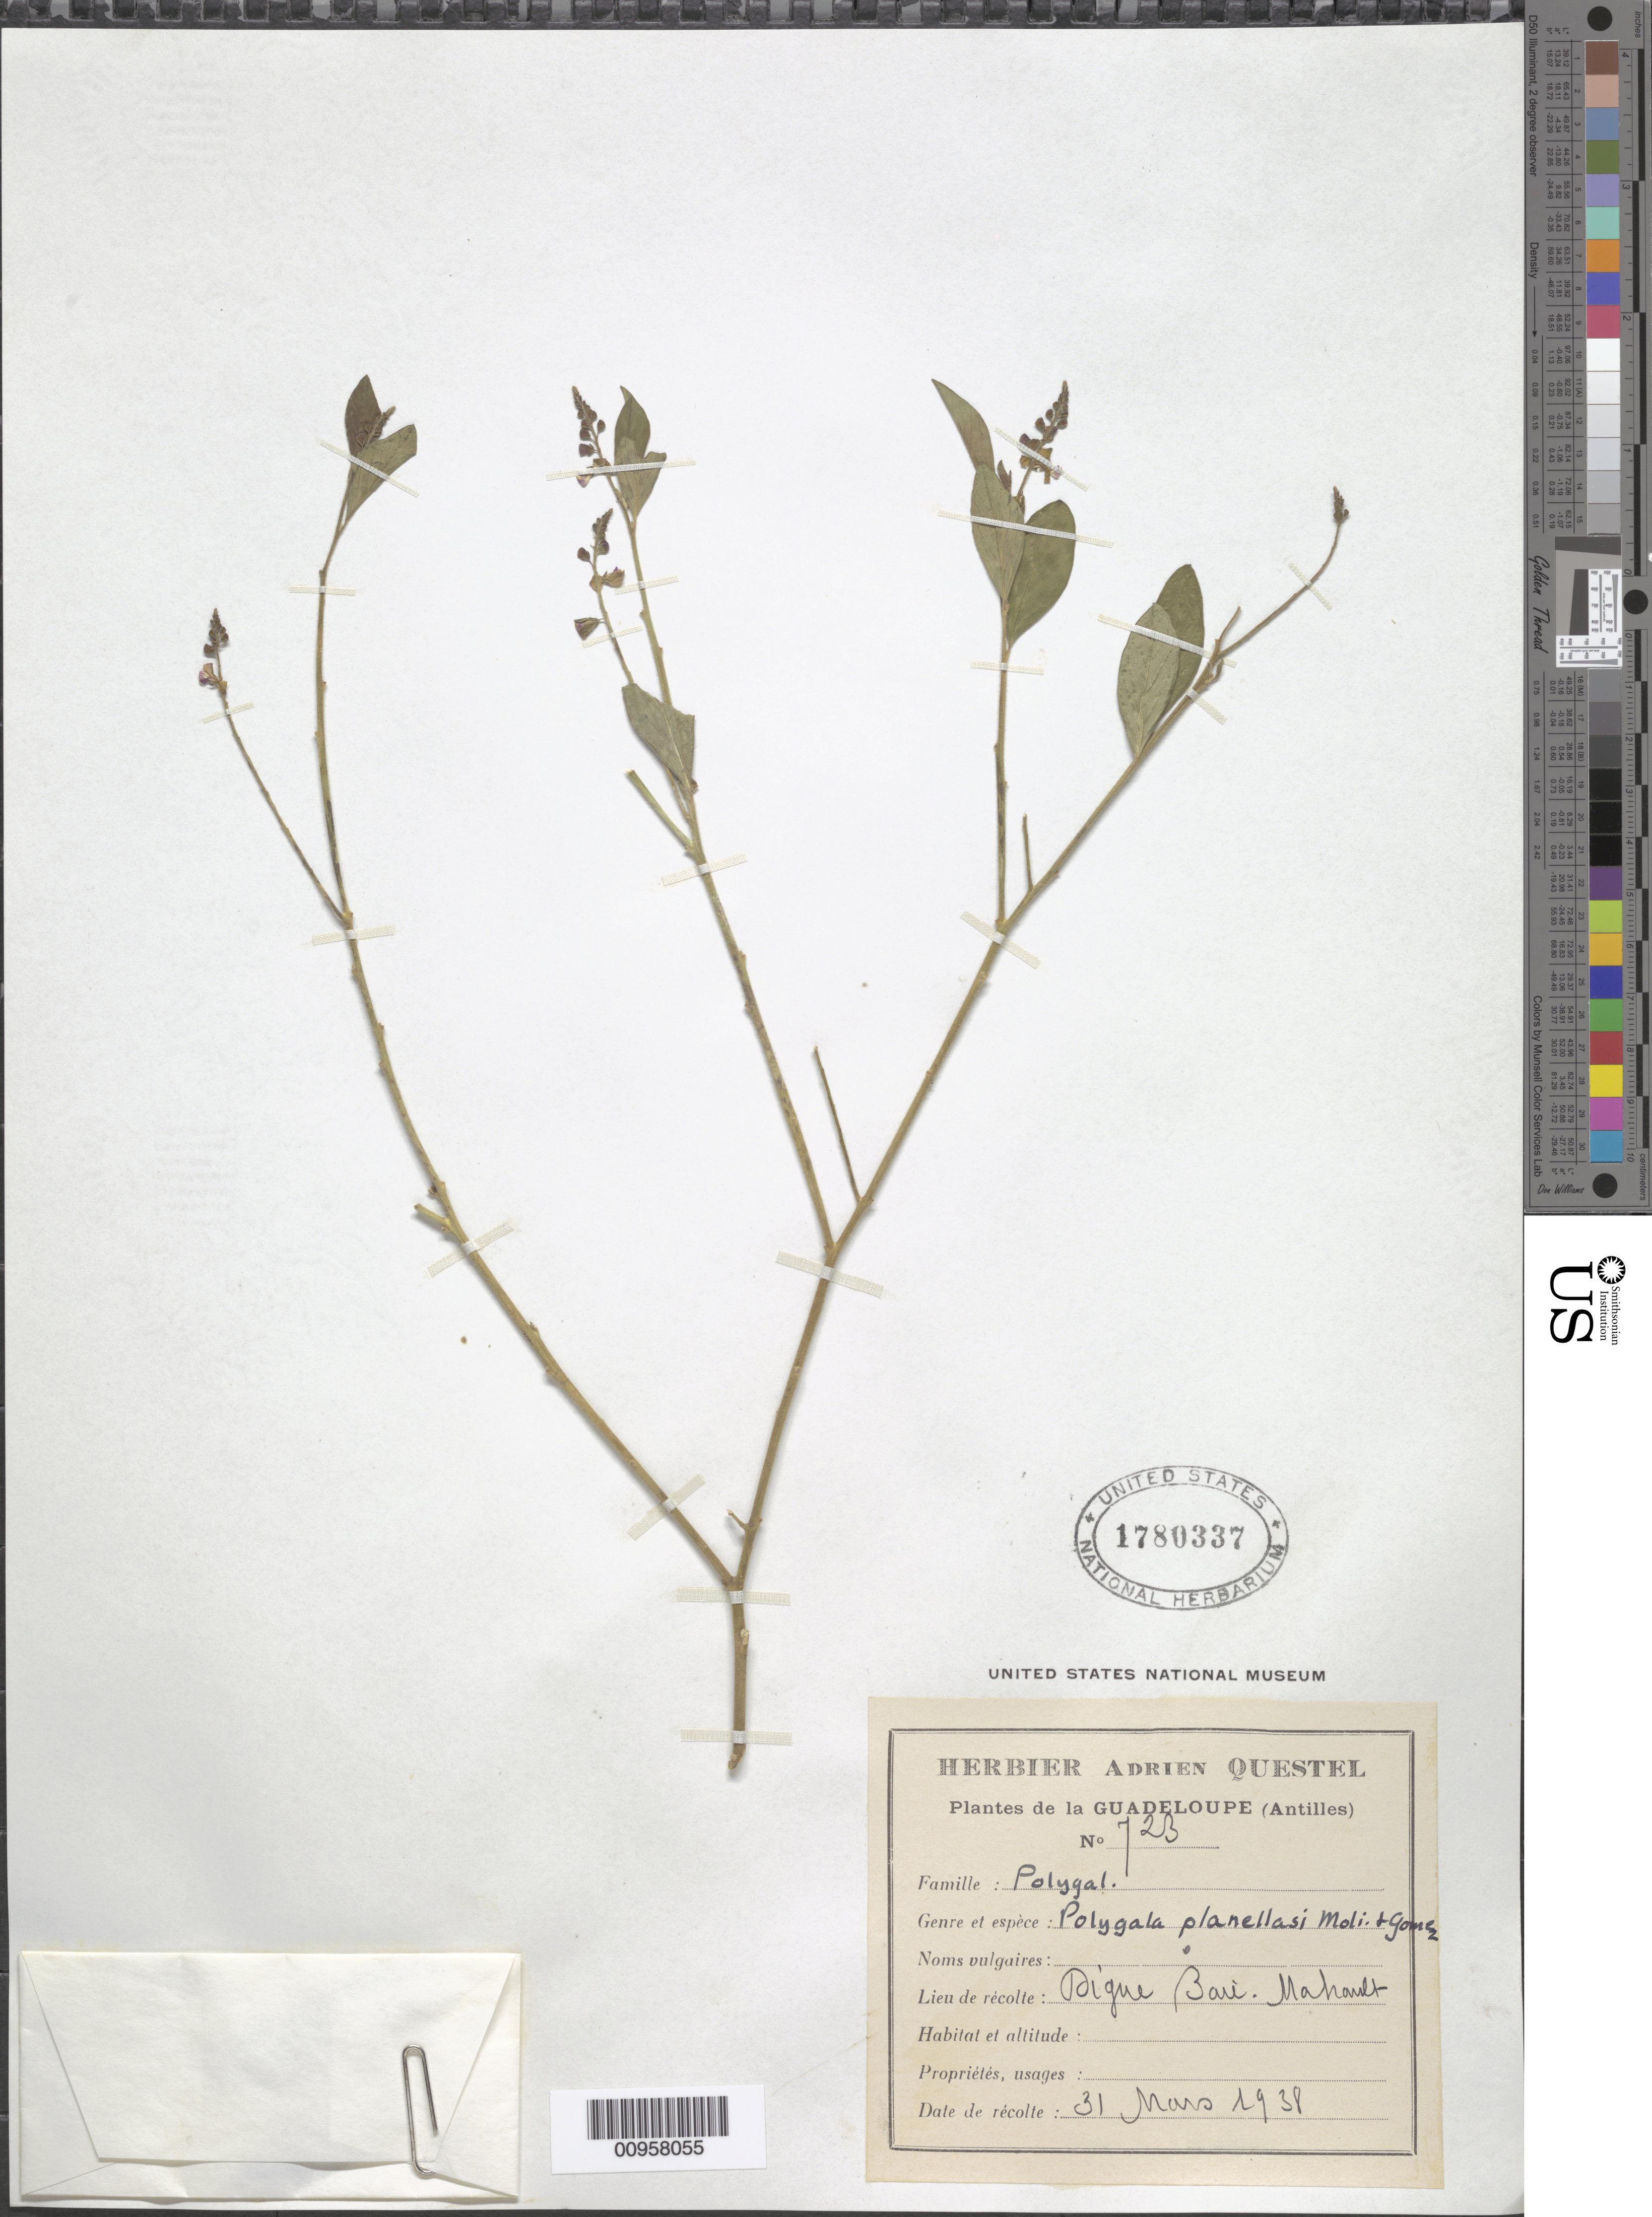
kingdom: Plantae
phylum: Tracheophyta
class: Magnoliopsida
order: Fabales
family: Polygalaceae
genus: Polygala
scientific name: Polygala planellasi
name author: Molinet & M. Gómez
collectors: A. Questel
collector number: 723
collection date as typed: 31 Mar 1938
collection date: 1938-03-31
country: Guadeloupe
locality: "Sigue" Baie Mahault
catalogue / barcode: US 1780337